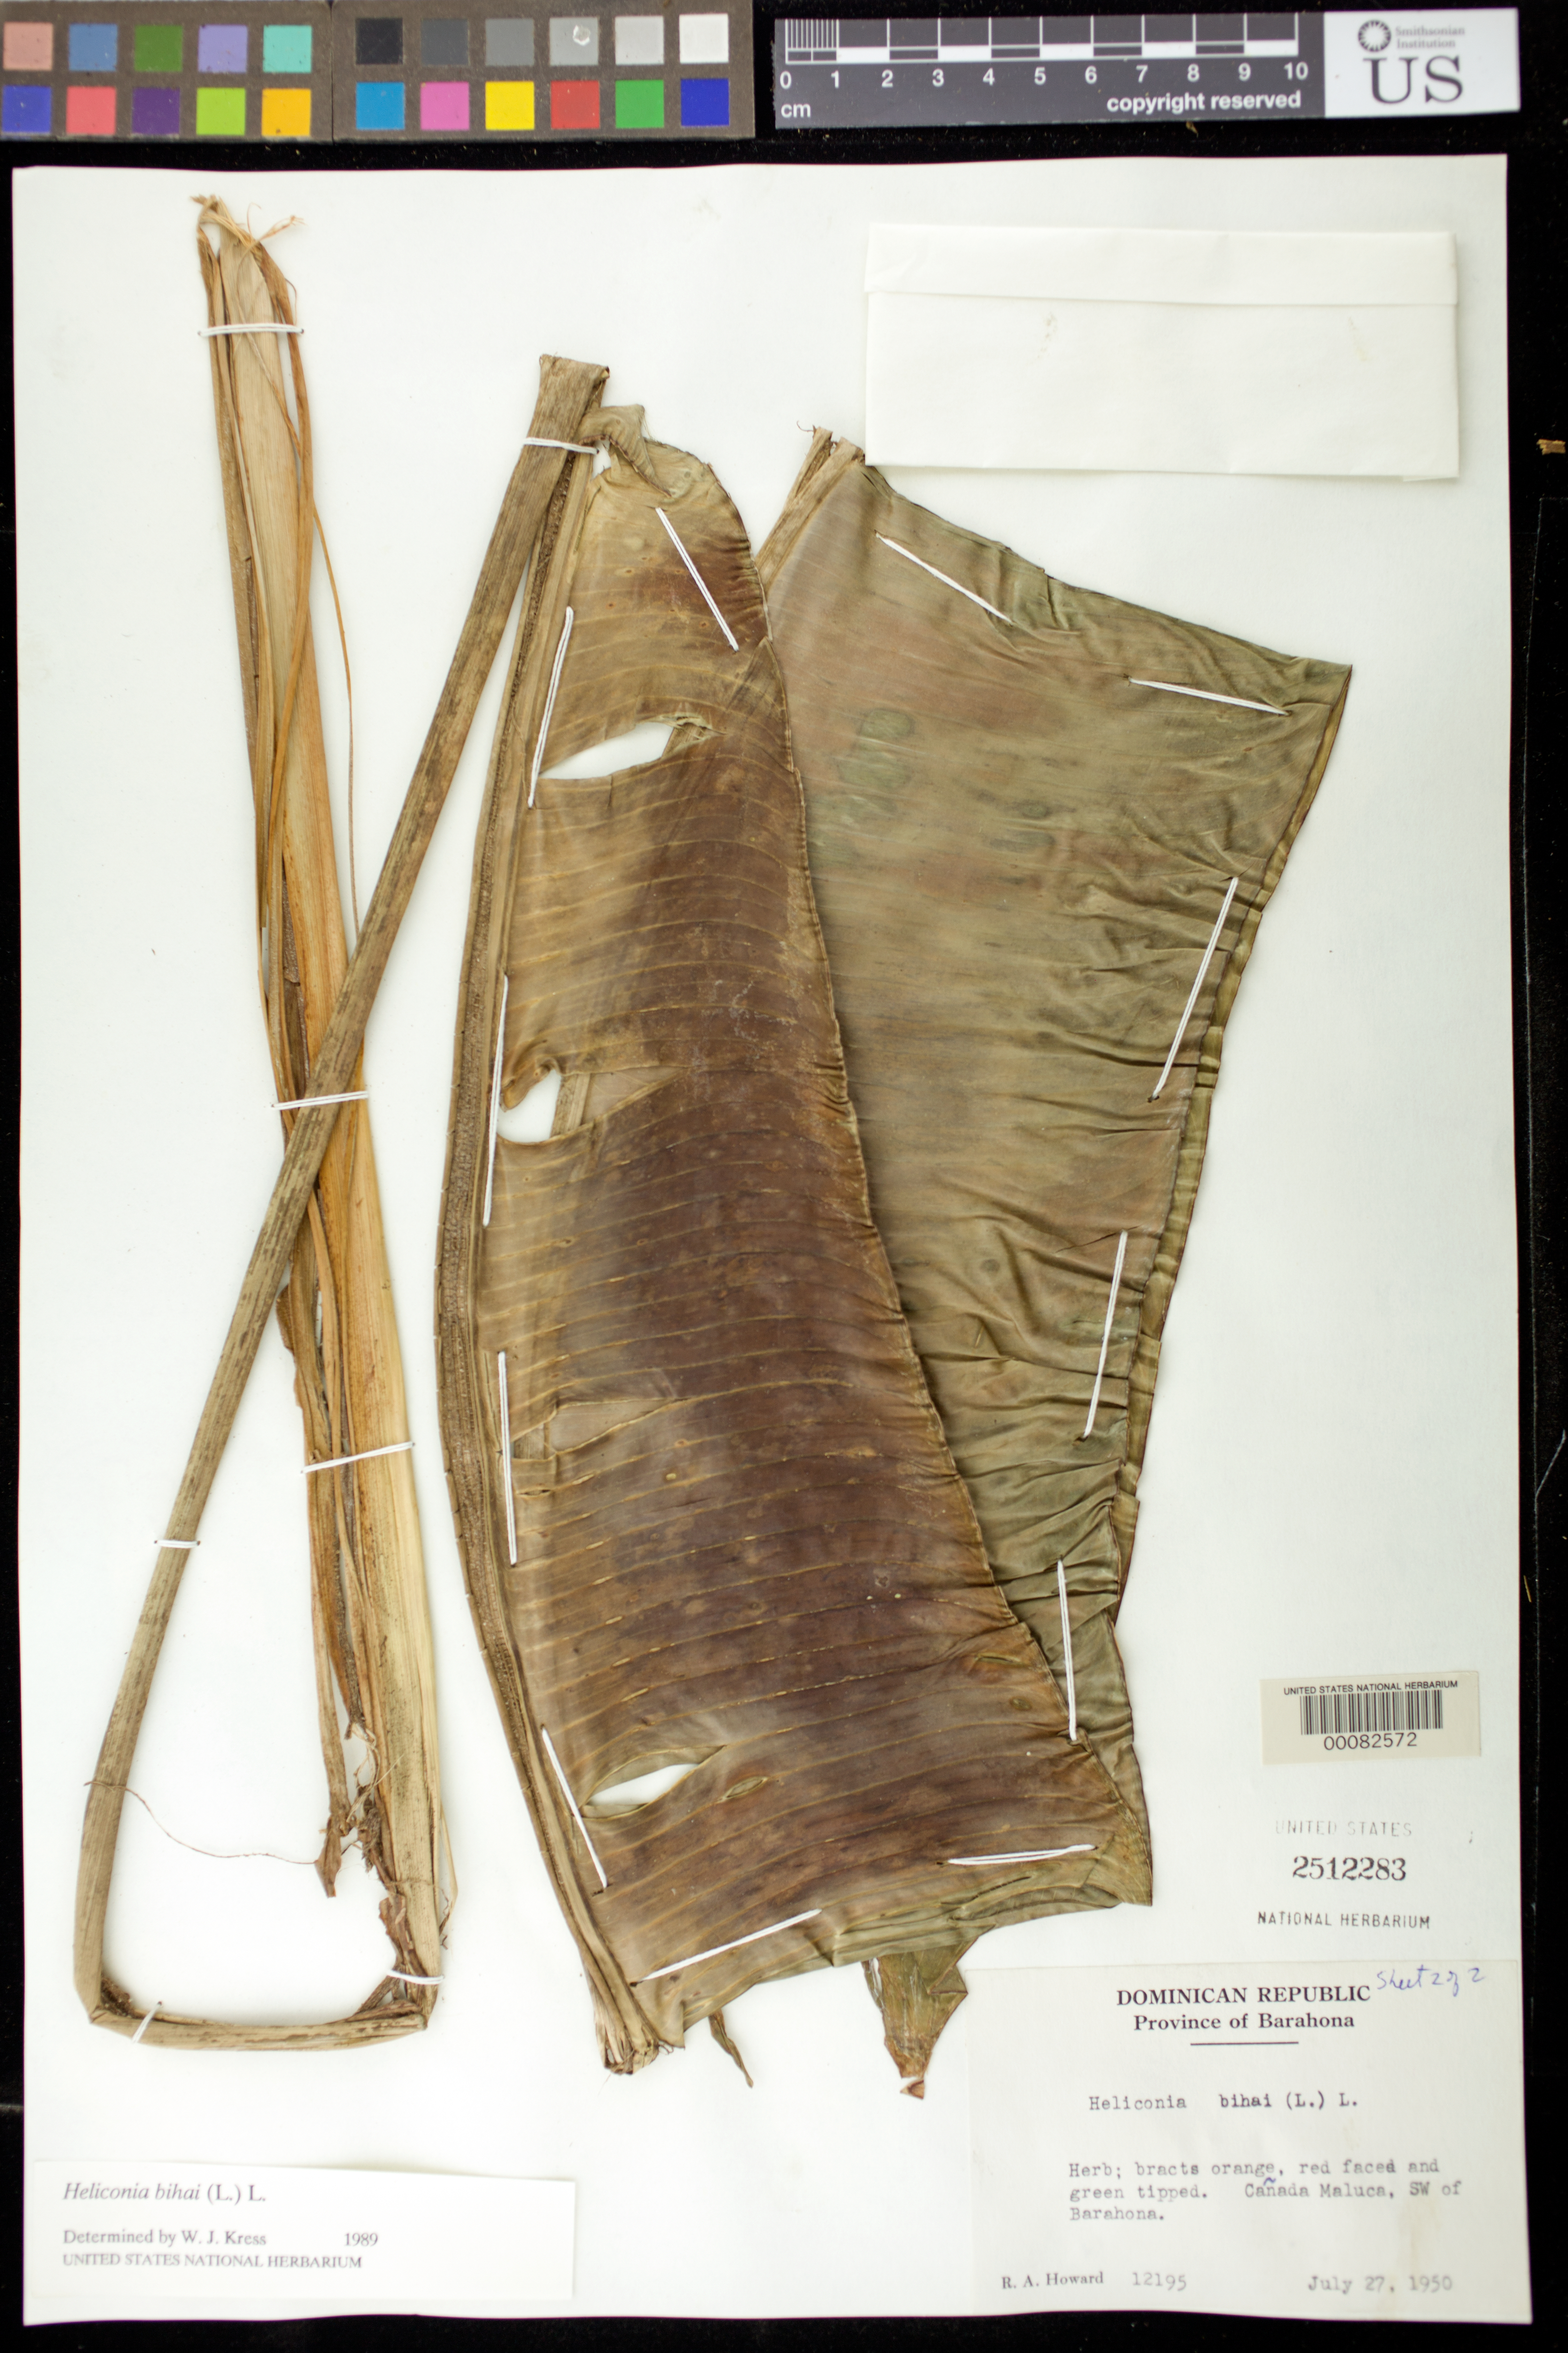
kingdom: Plantae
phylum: Tracheophyta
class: Liliopsida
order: Zingiberales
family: Heliconiaceae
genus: Heliconia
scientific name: Heliconia bihai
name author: (L.) L.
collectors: R. A. Howard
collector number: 12195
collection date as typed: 27 Jul 1950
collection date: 1950-07-27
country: Dominican Republic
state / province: Barahona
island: Hispaniola Island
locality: Canada maluca, sw of barahona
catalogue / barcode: US 2512283